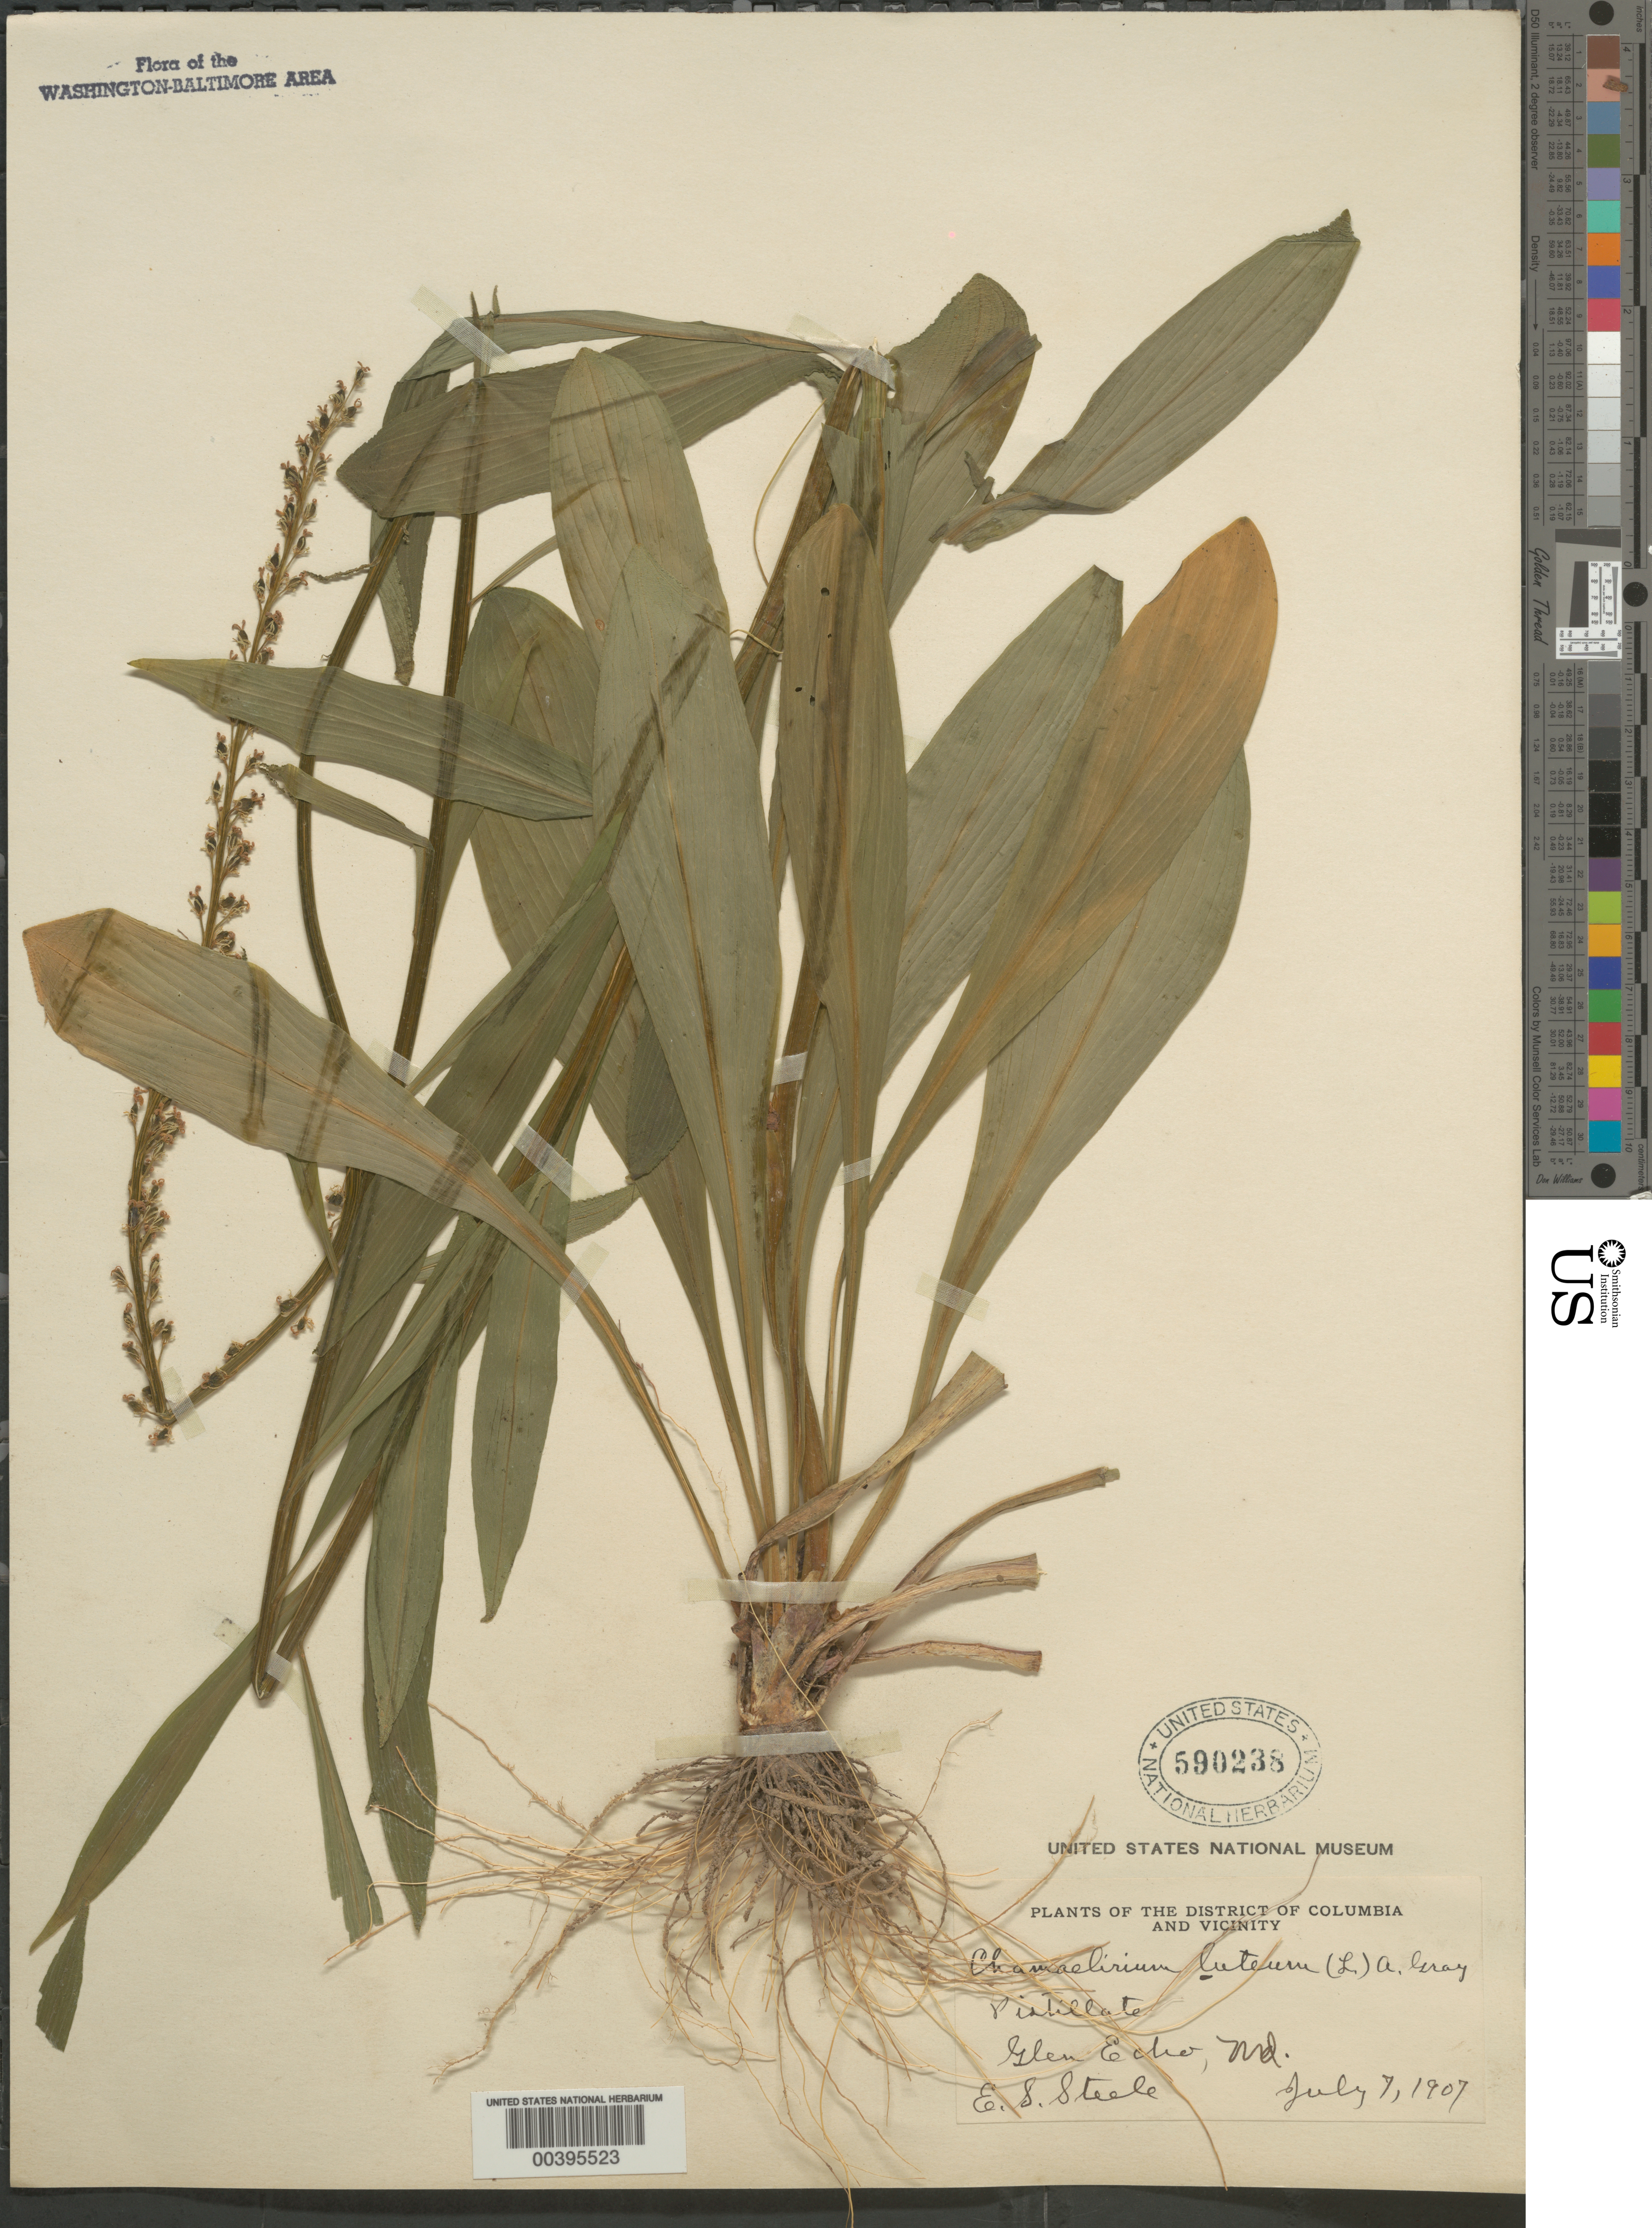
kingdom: Plantae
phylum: Tracheophyta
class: Liliopsida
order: Liliales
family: Melanthiaceae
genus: Chamaelirium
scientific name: Chamaelirium luteum var. luteum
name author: (L.) A. Gray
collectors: E. Steele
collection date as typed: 07 Jul 1907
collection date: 1907-07-07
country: United States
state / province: Maryland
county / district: Montgomery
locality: Glen Echo C. & O. Canal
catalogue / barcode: US 590238